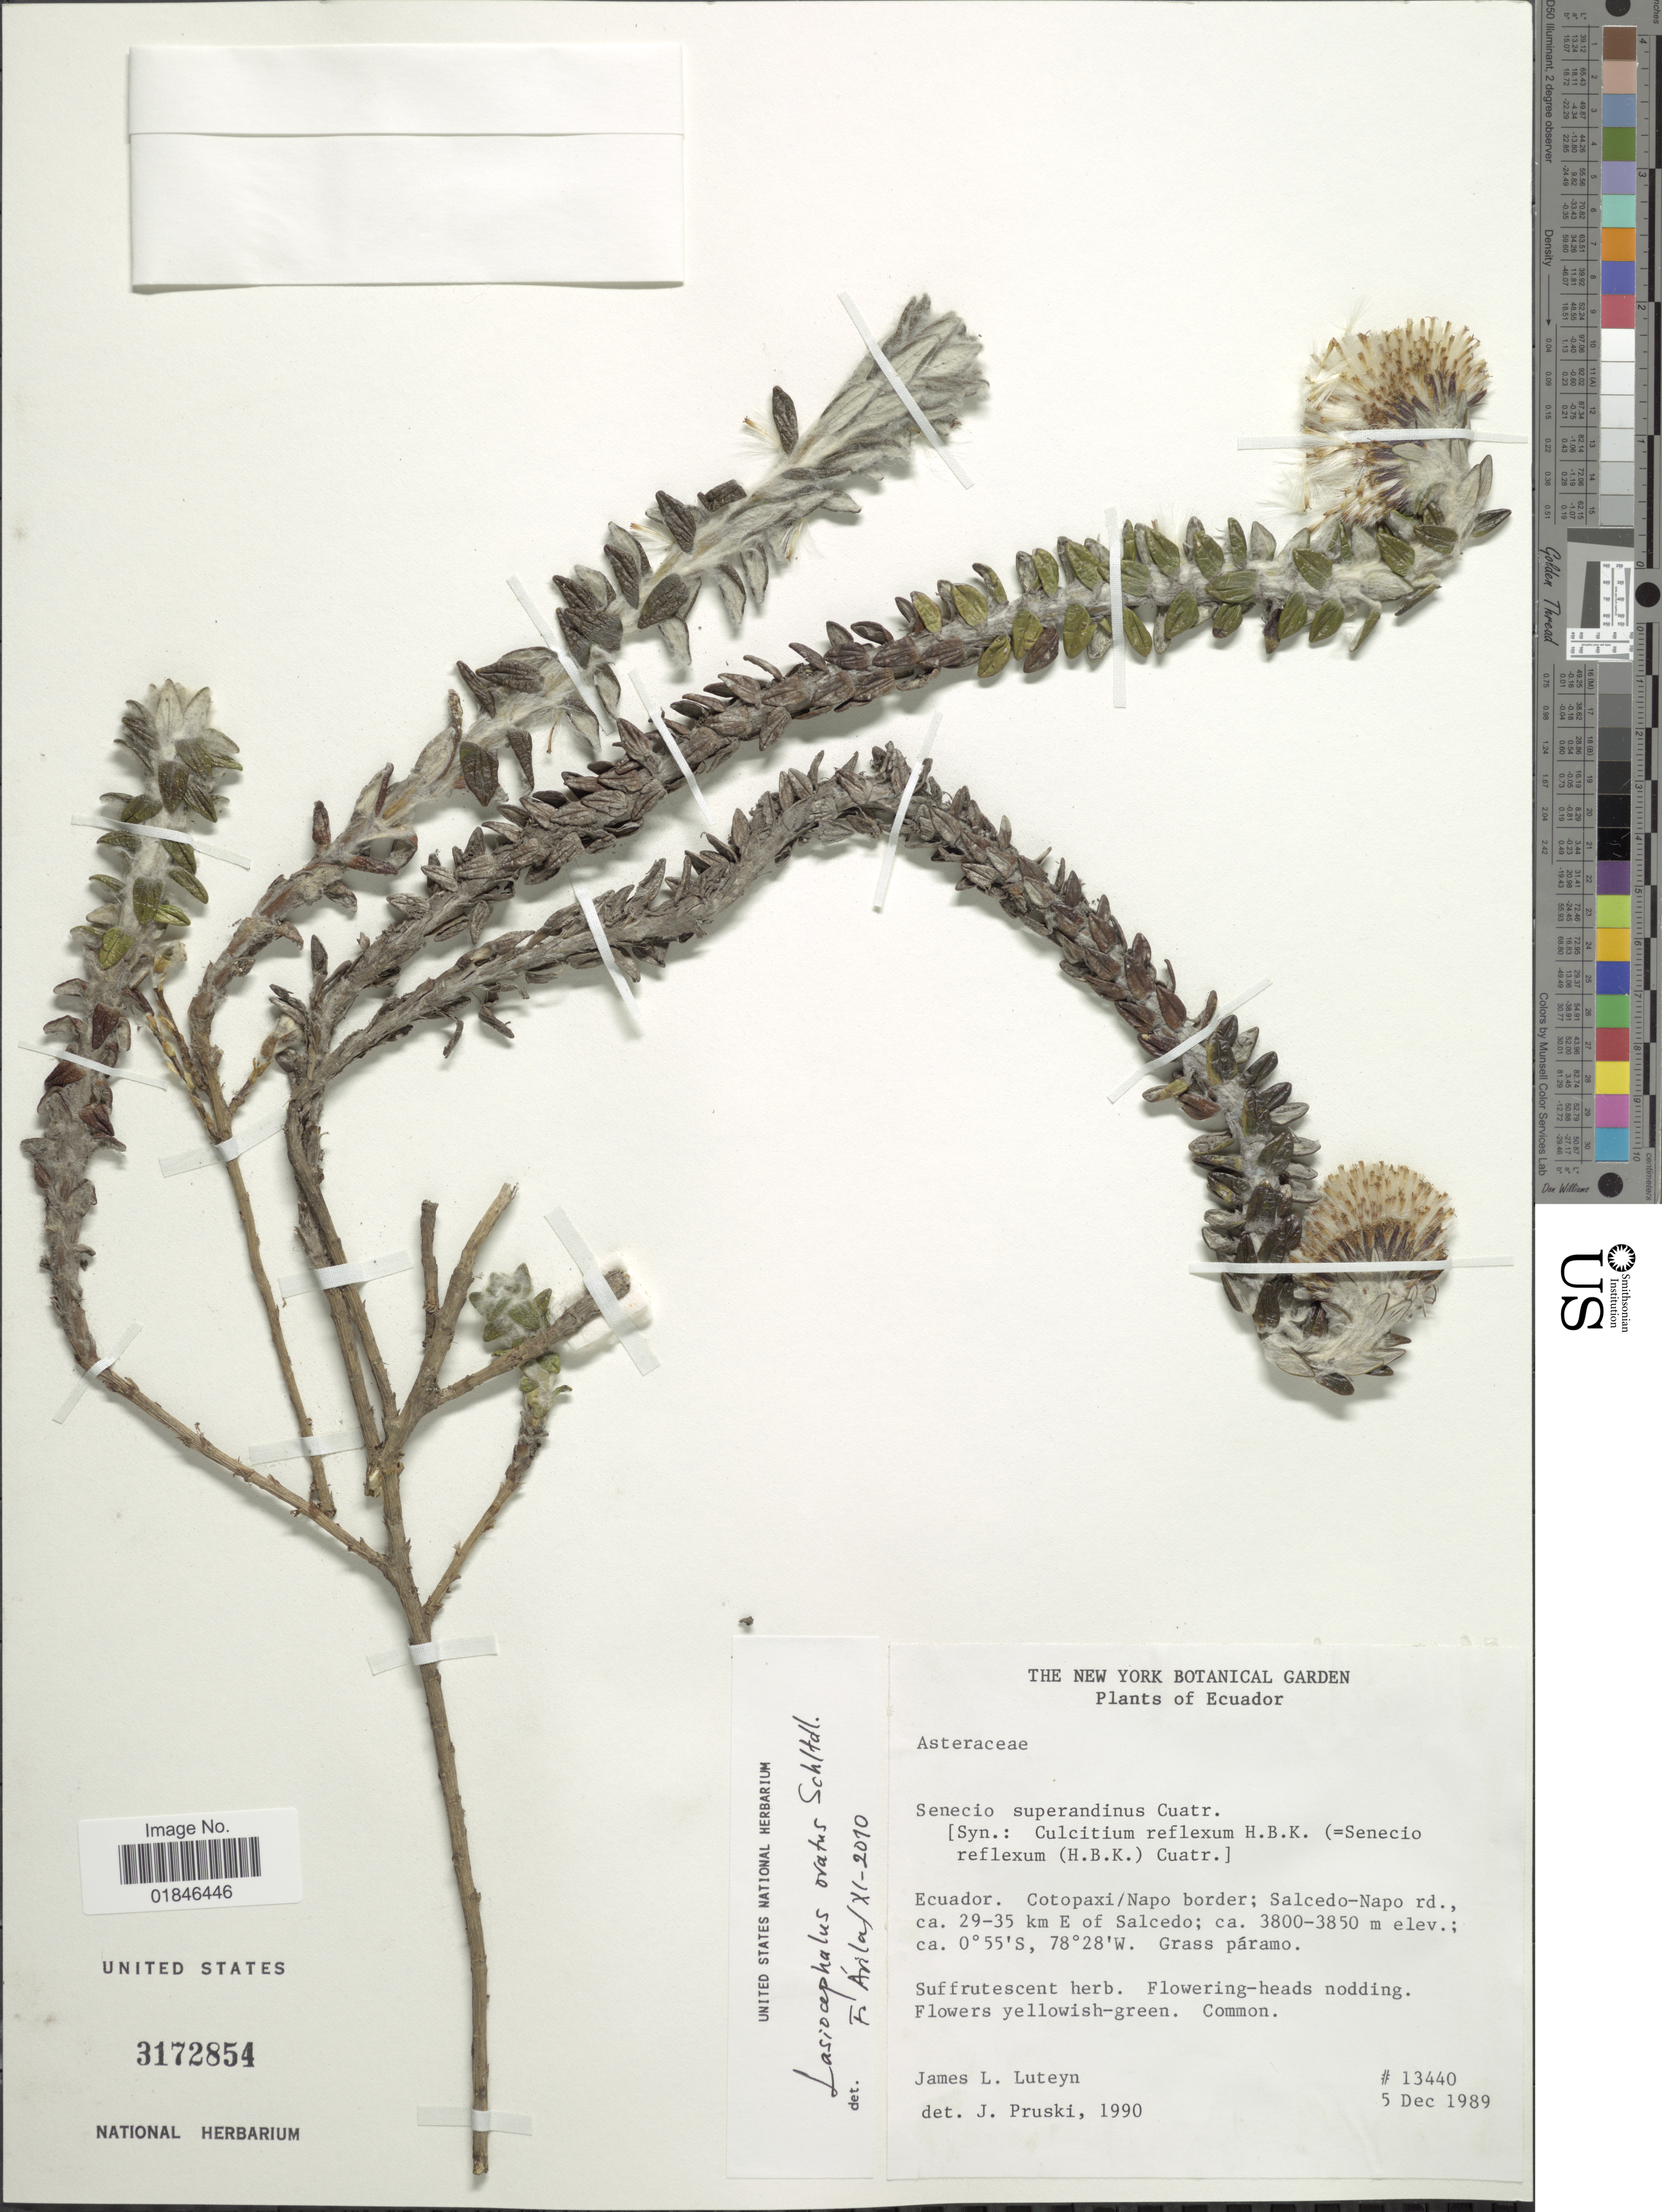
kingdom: Plantae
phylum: Tracheophyta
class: Magnoliopsida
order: Asterales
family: Asteraceae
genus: Senecio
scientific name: Senecio superandinus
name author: Cuatrec.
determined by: Salomon, Luciana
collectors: J. L. Luteyn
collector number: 13440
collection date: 1989-12-05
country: Ecuador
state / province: Cotopaxi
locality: Ecuador. Cotopaxi/Napo border; Salcedo-Napo rd., ca. 29-35 km E of Salcedo.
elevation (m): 3800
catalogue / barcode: US 3172854